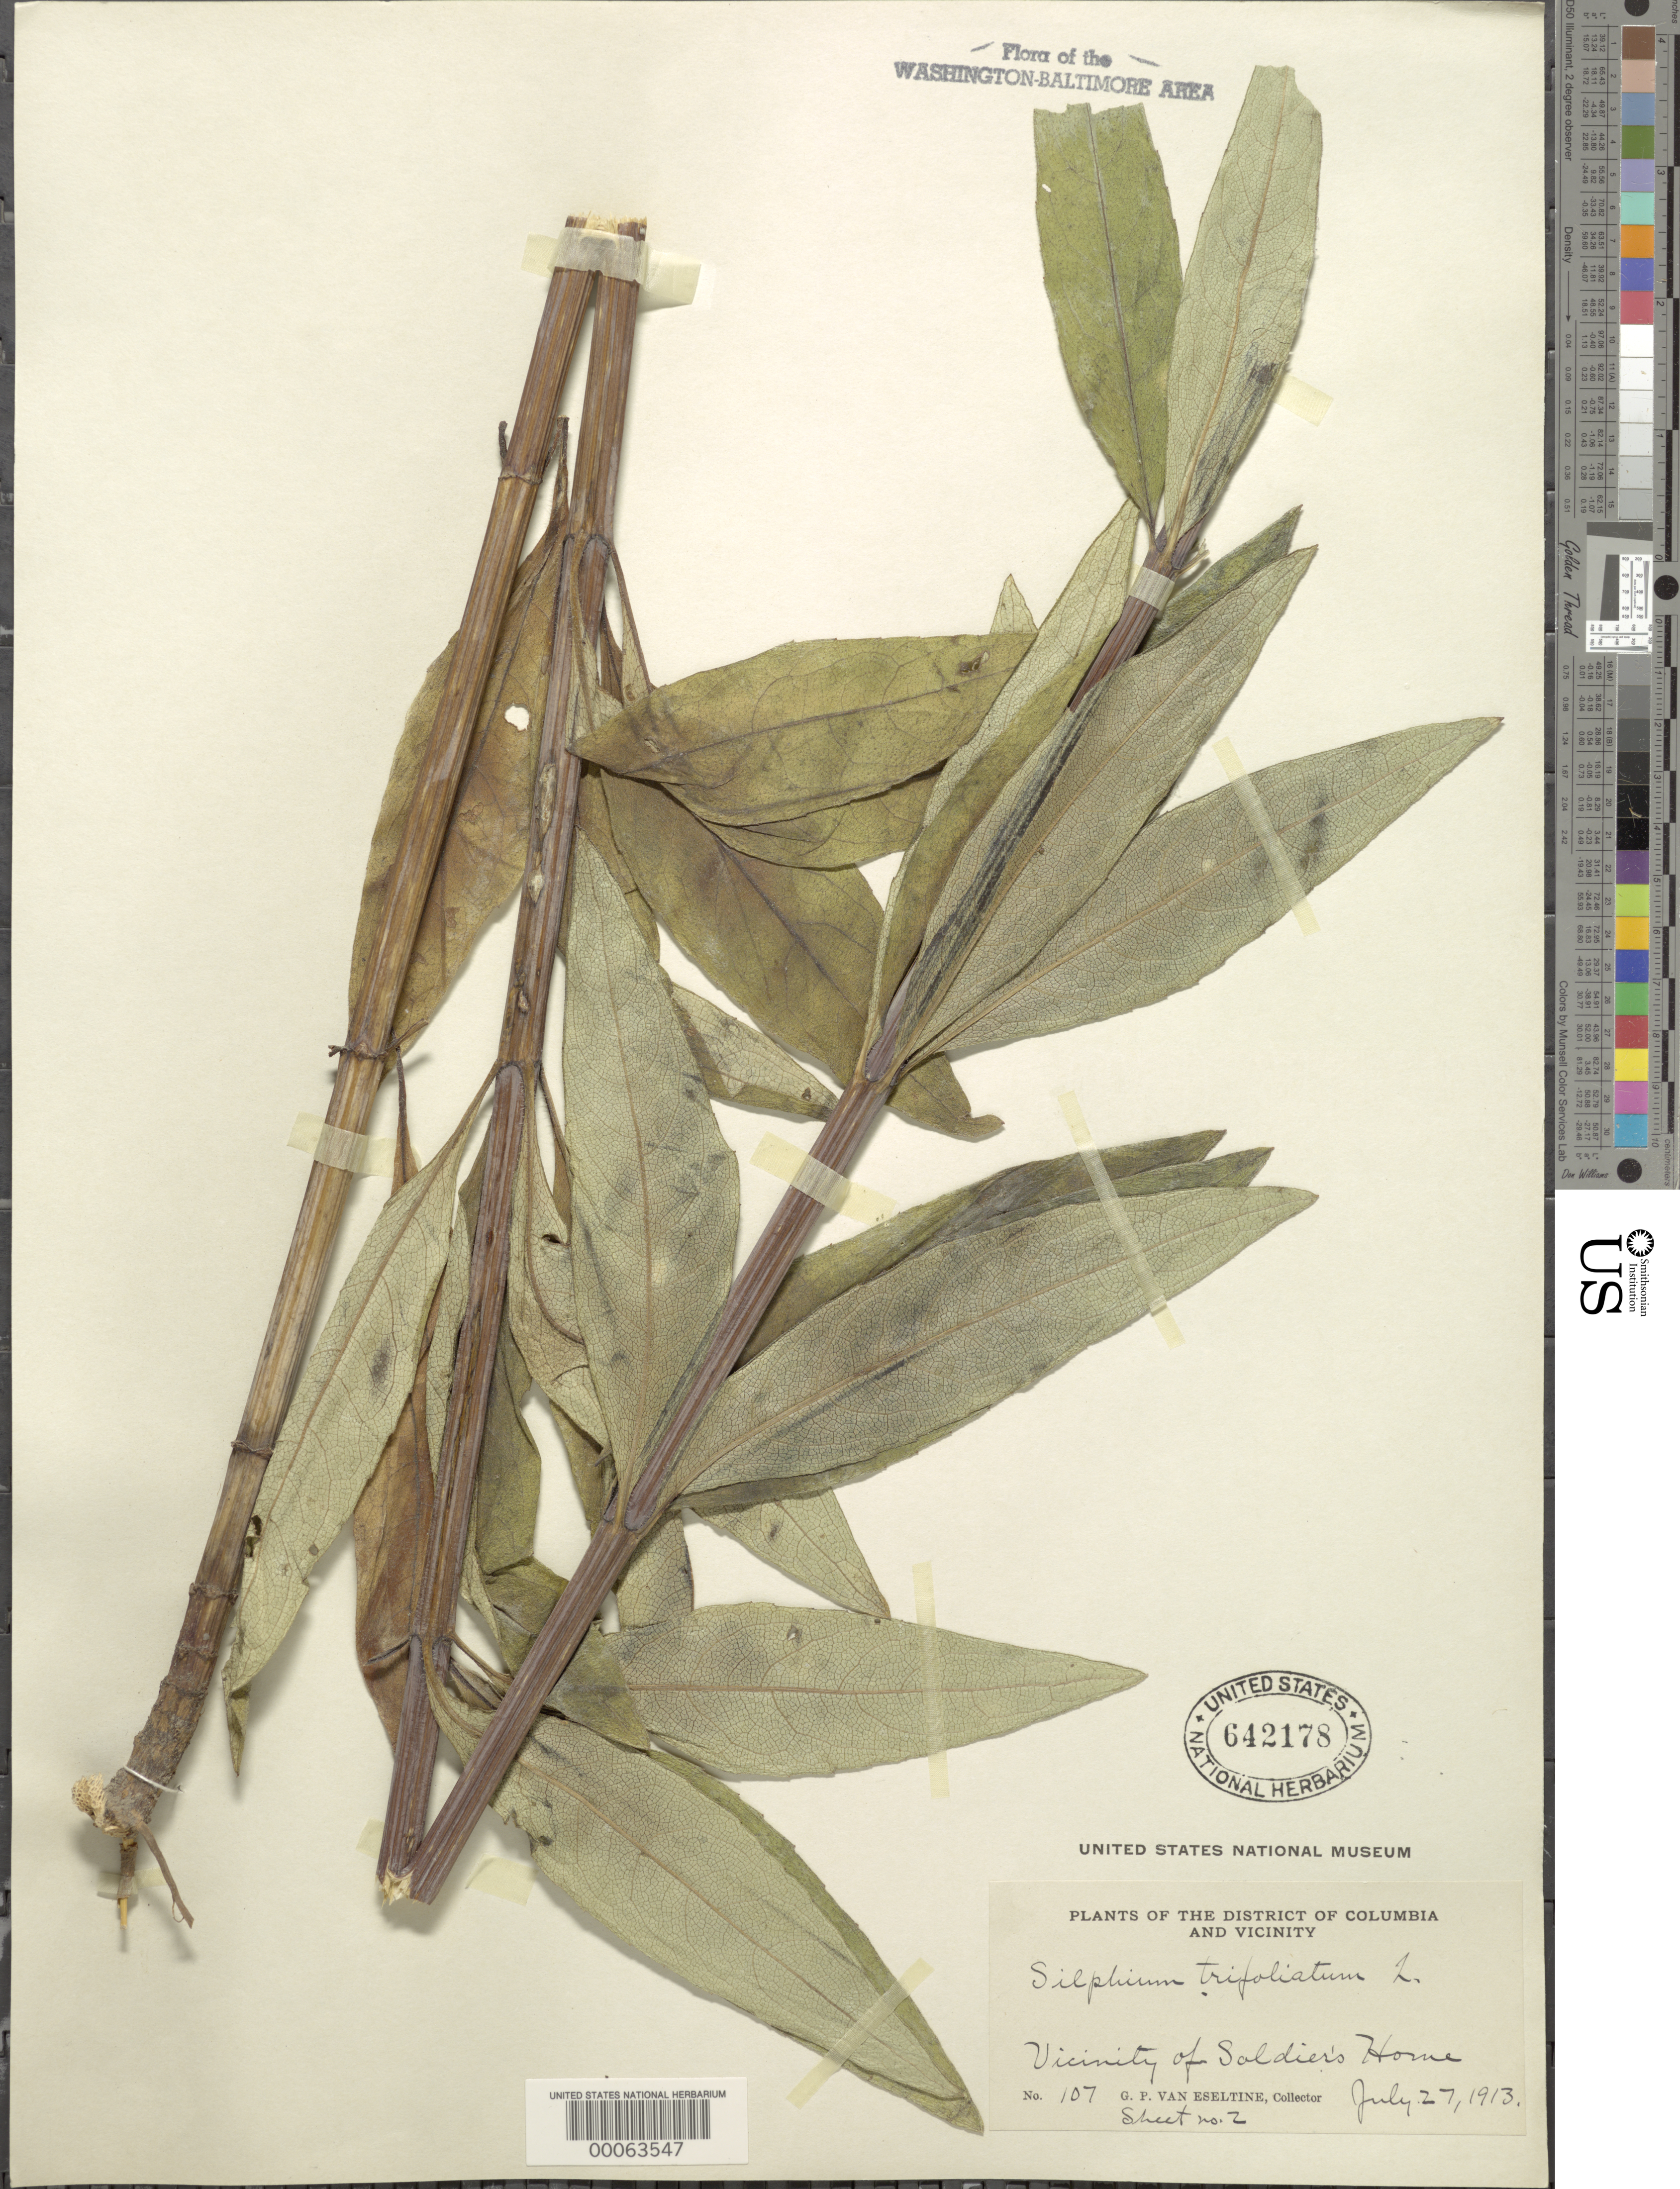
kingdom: Plantae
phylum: Tracheophyta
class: Magnoliopsida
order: Asterales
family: Asteraceae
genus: Silphium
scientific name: Silphium asteriscus var. trifoliatum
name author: (L.) Clevinger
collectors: G. P. Van Eseltine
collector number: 107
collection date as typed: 27 Jul 1913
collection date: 1913-07-27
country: United States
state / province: District of Columbia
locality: Soldiers Home vicinity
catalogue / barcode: US 642178